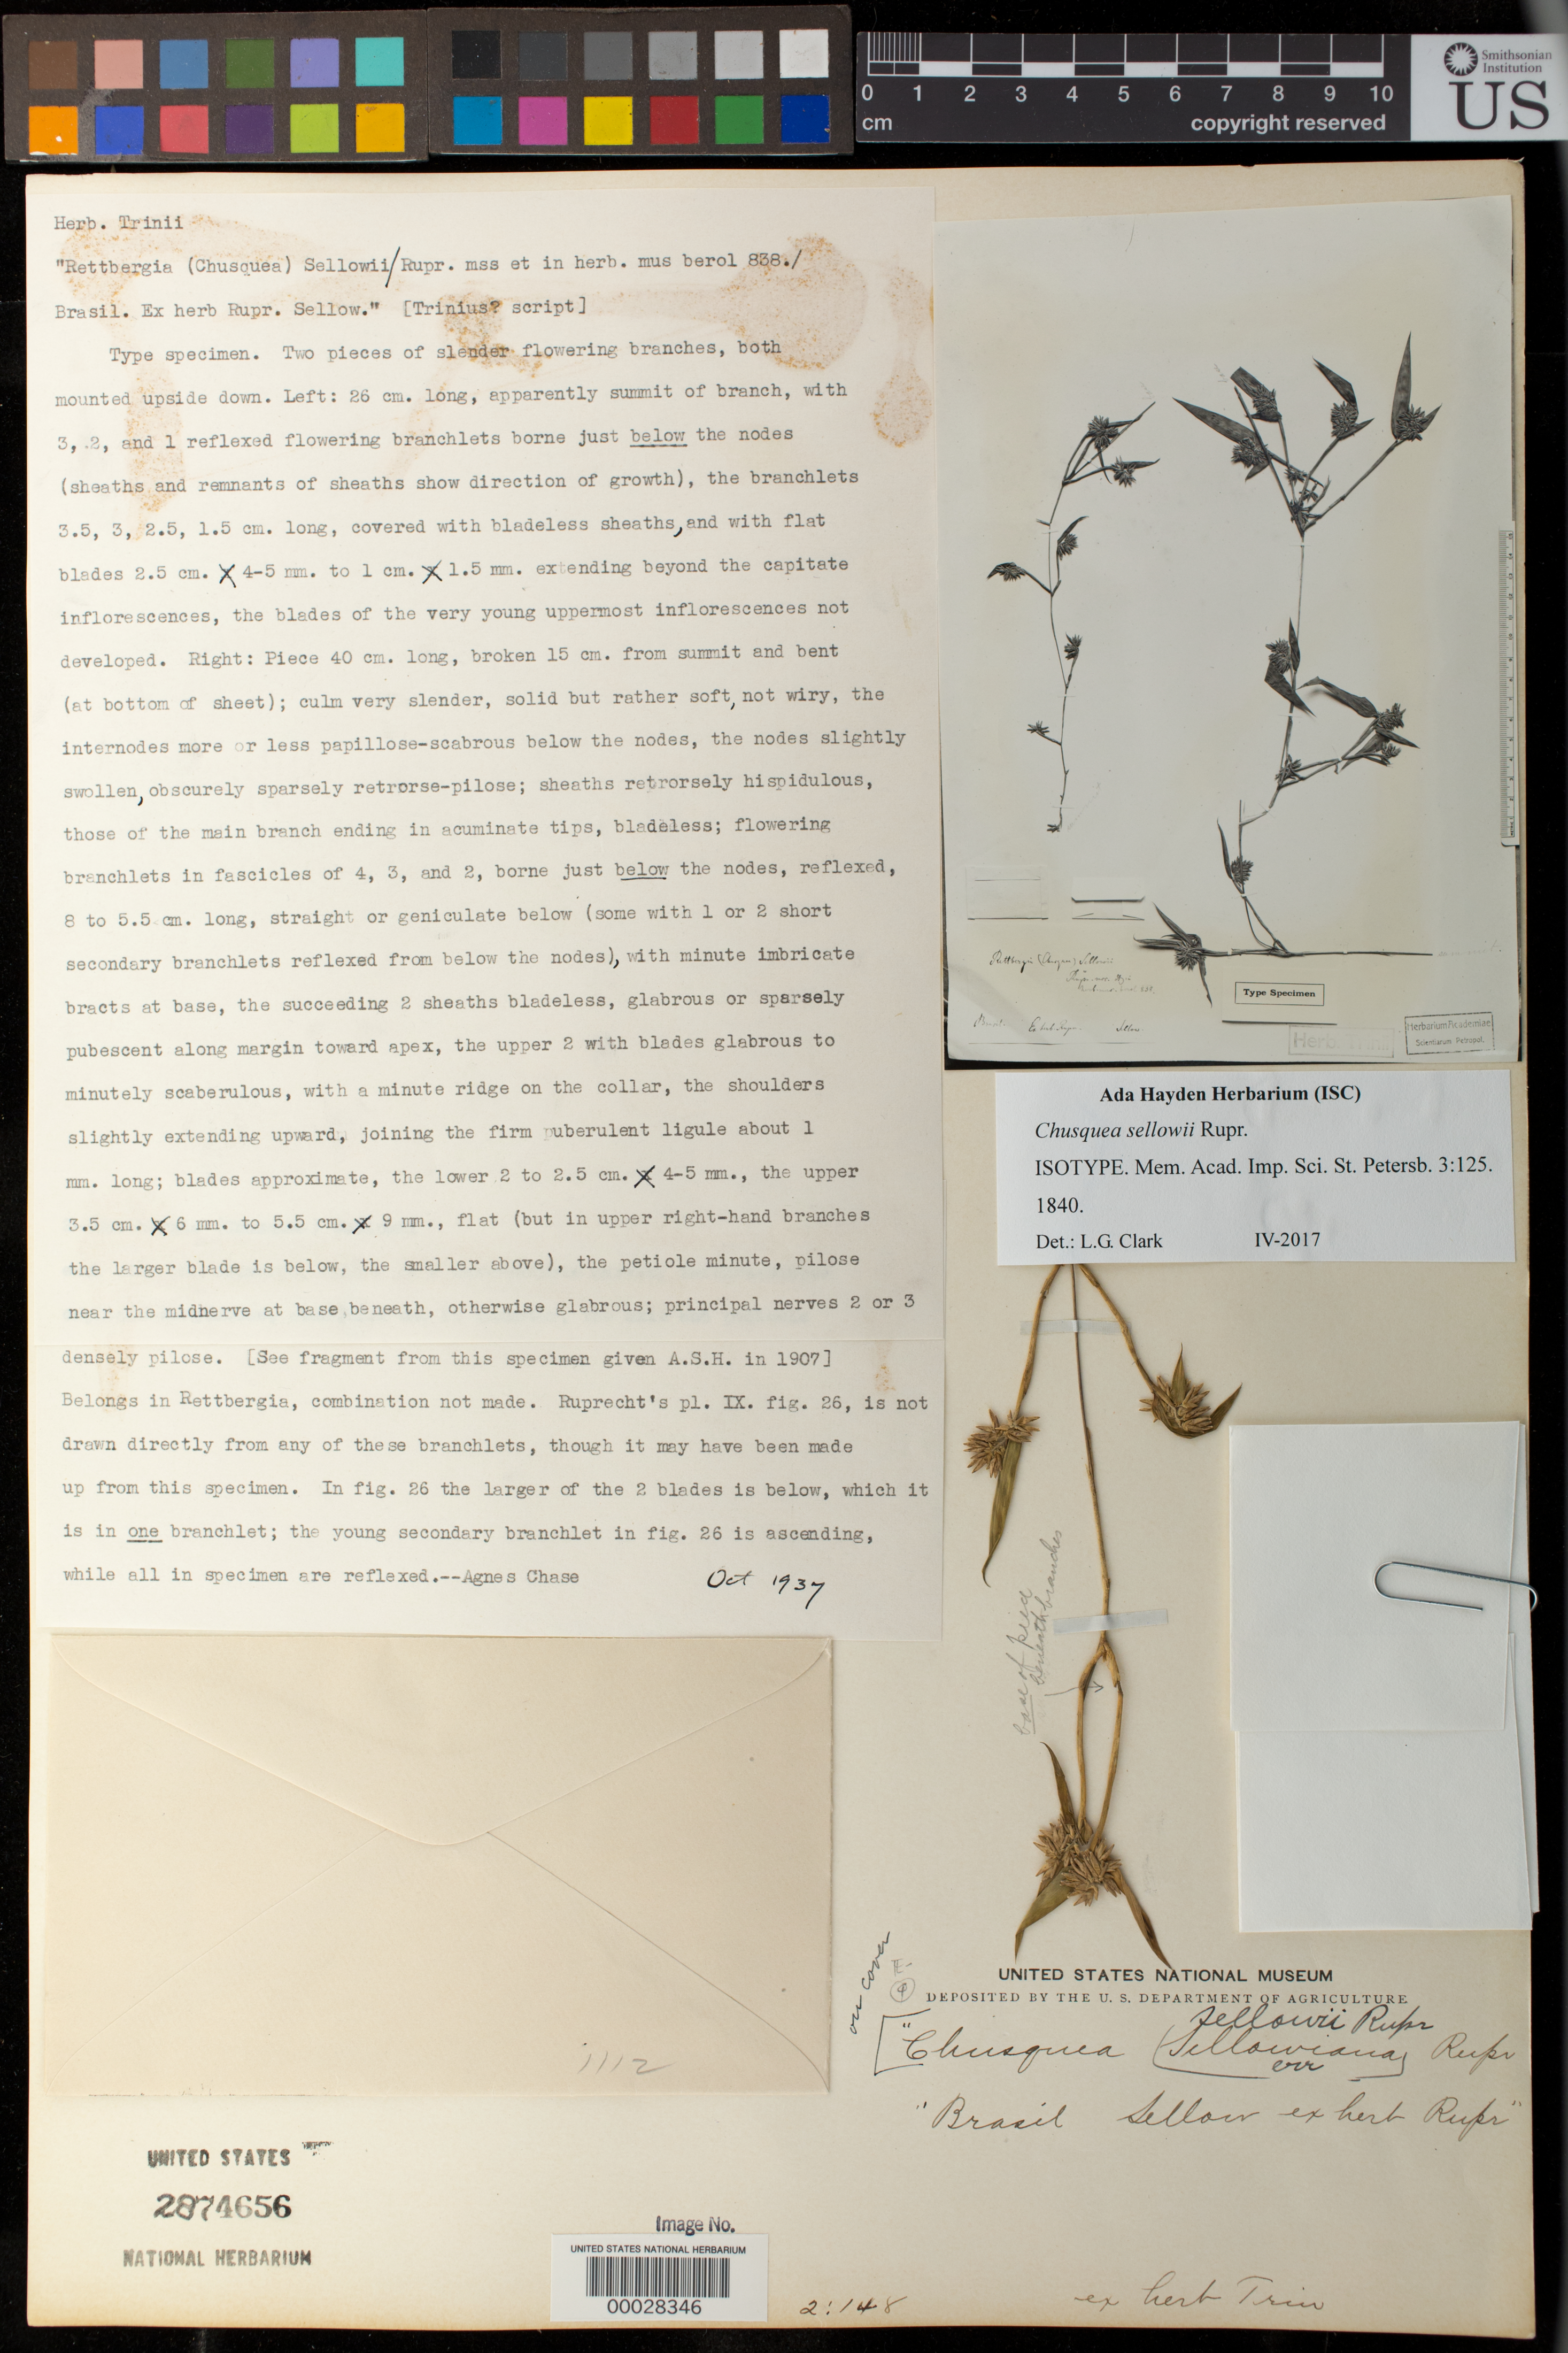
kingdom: Plantae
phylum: Tracheophyta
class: Liliopsida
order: Poales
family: Poaceae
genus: Chusquea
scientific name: Chusquea sellowii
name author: Rupr.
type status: Isotype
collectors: F. Sellow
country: Brazil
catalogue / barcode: US 2874656